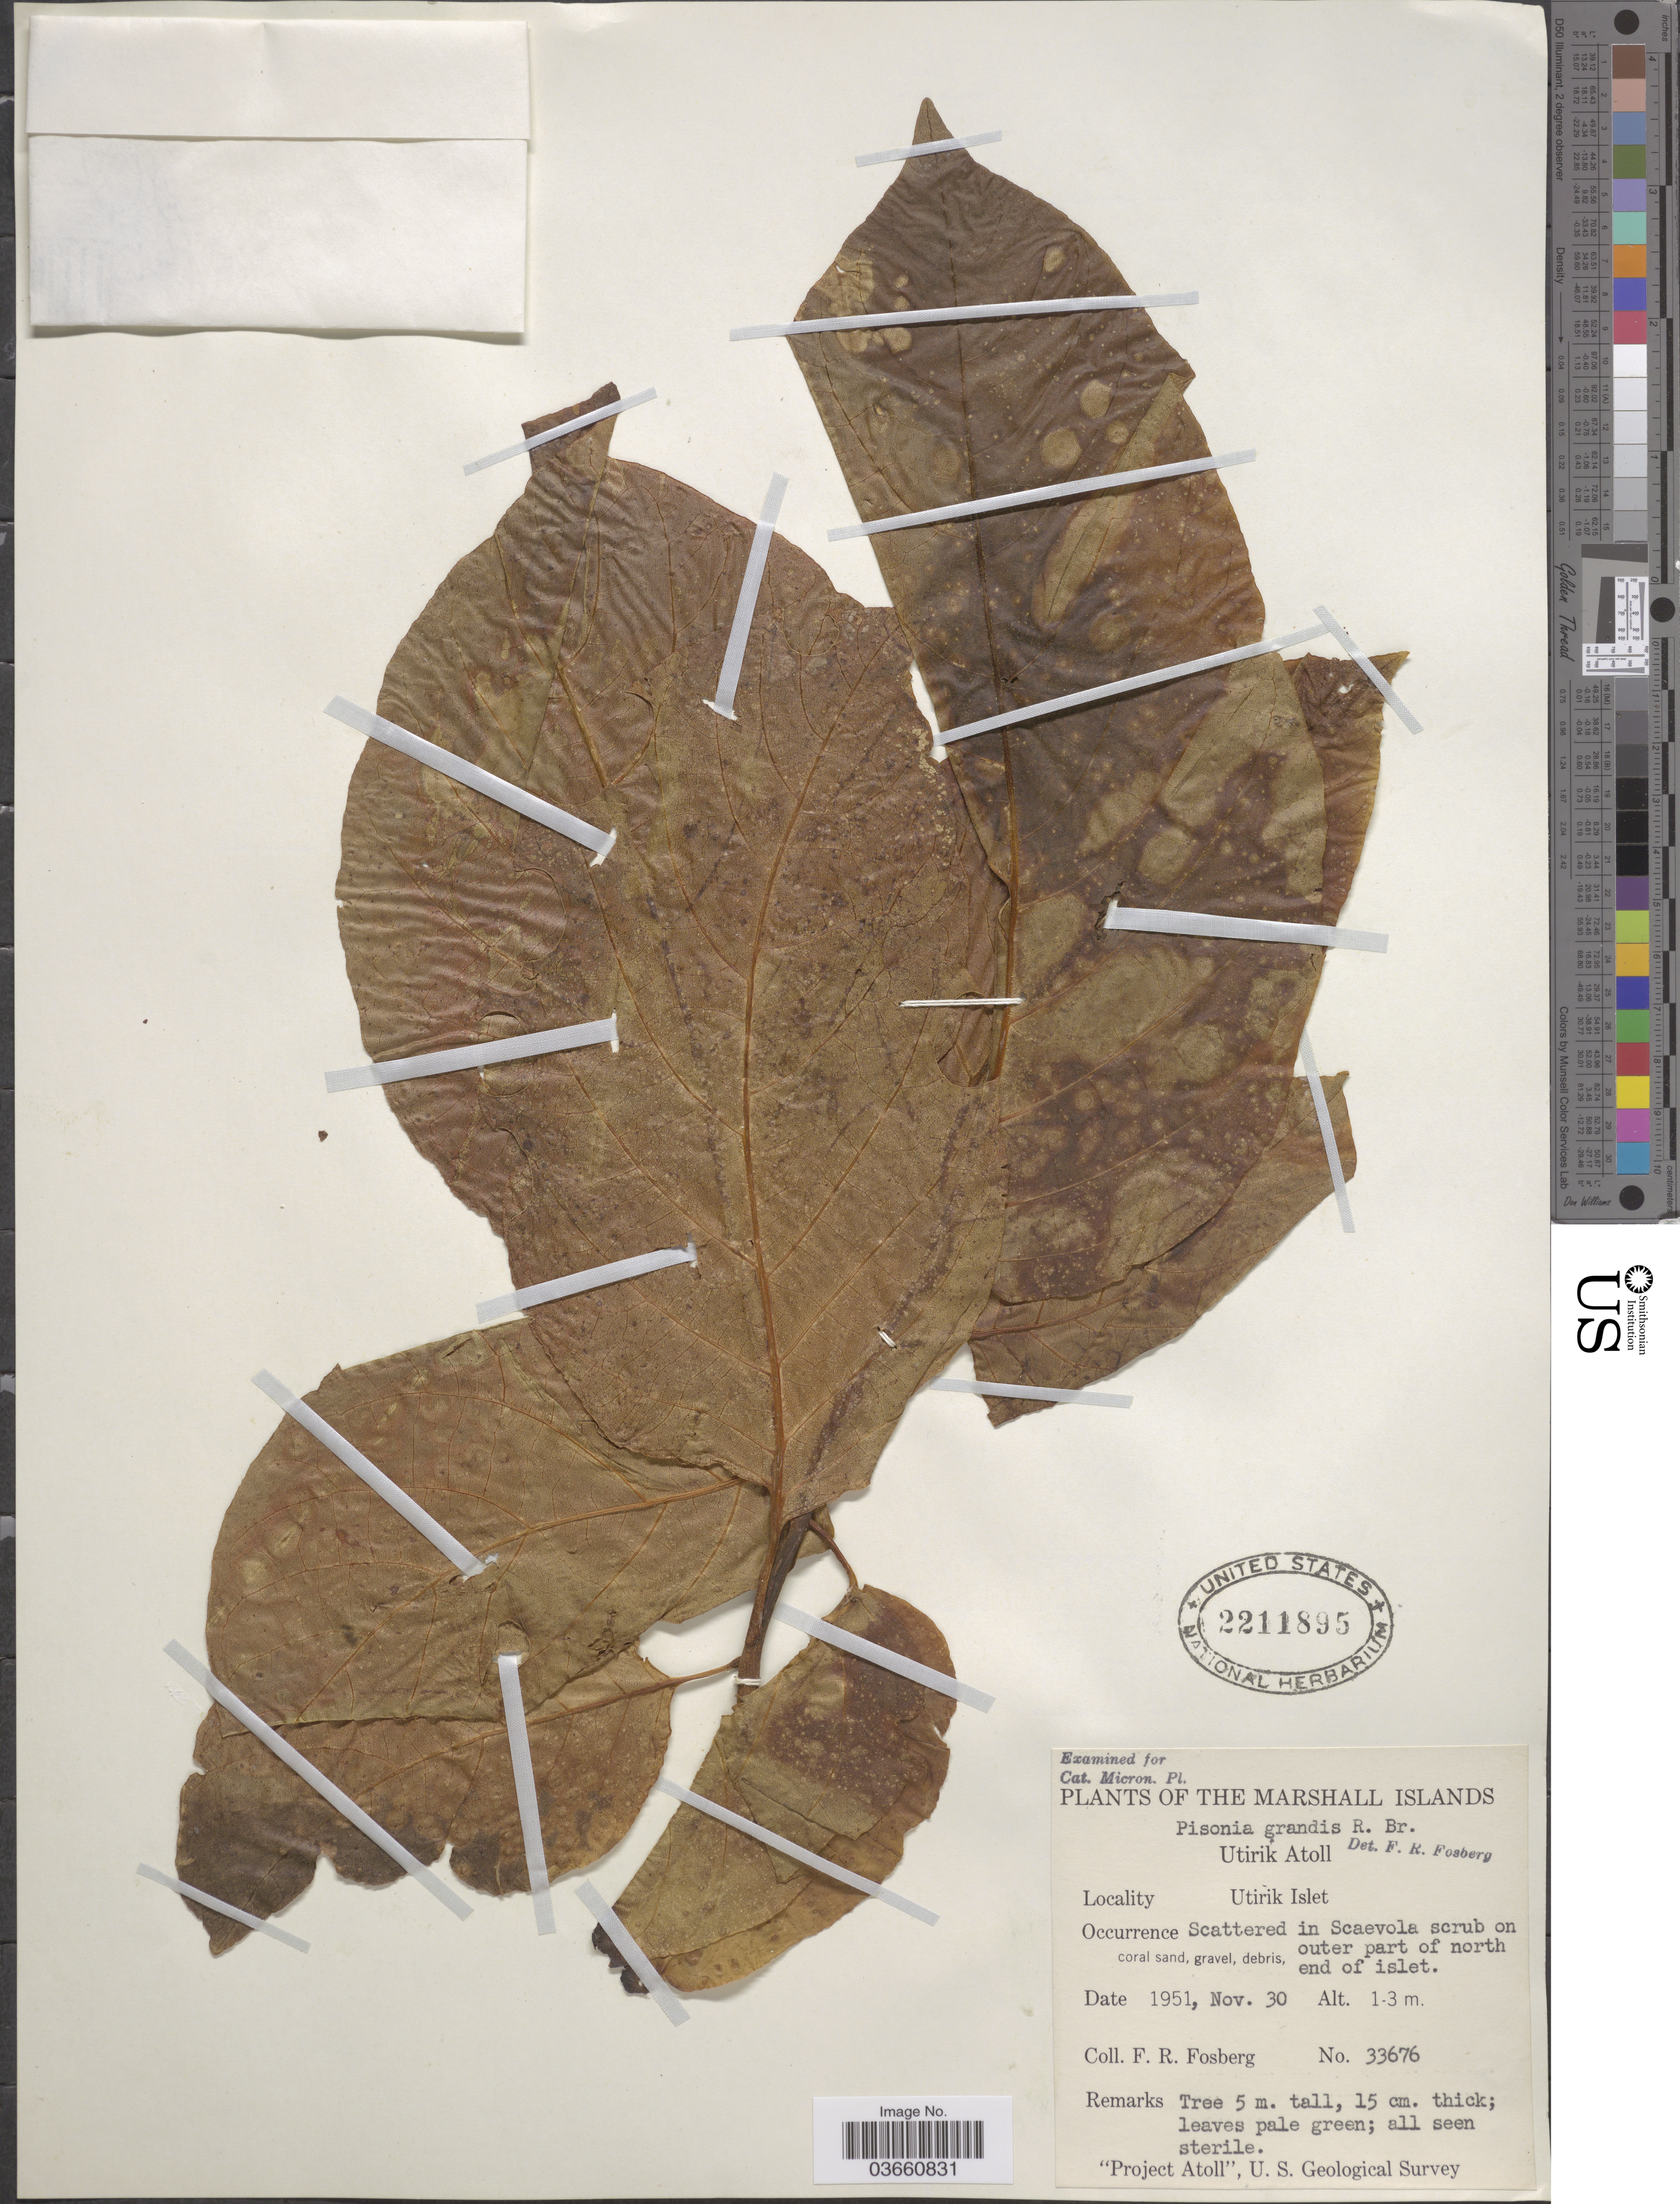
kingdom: Plantae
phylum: Tracheophyta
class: Magnoliopsida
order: Caryophyllales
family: Nyctaginaceae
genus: Pisonia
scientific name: Pisonia grandis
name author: R. Br.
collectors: F. R. Fosberg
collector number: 33676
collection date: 1951-11-30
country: Marshall Islands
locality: Utirik Atoll. Utirik Islet.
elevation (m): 1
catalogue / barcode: US 2211895